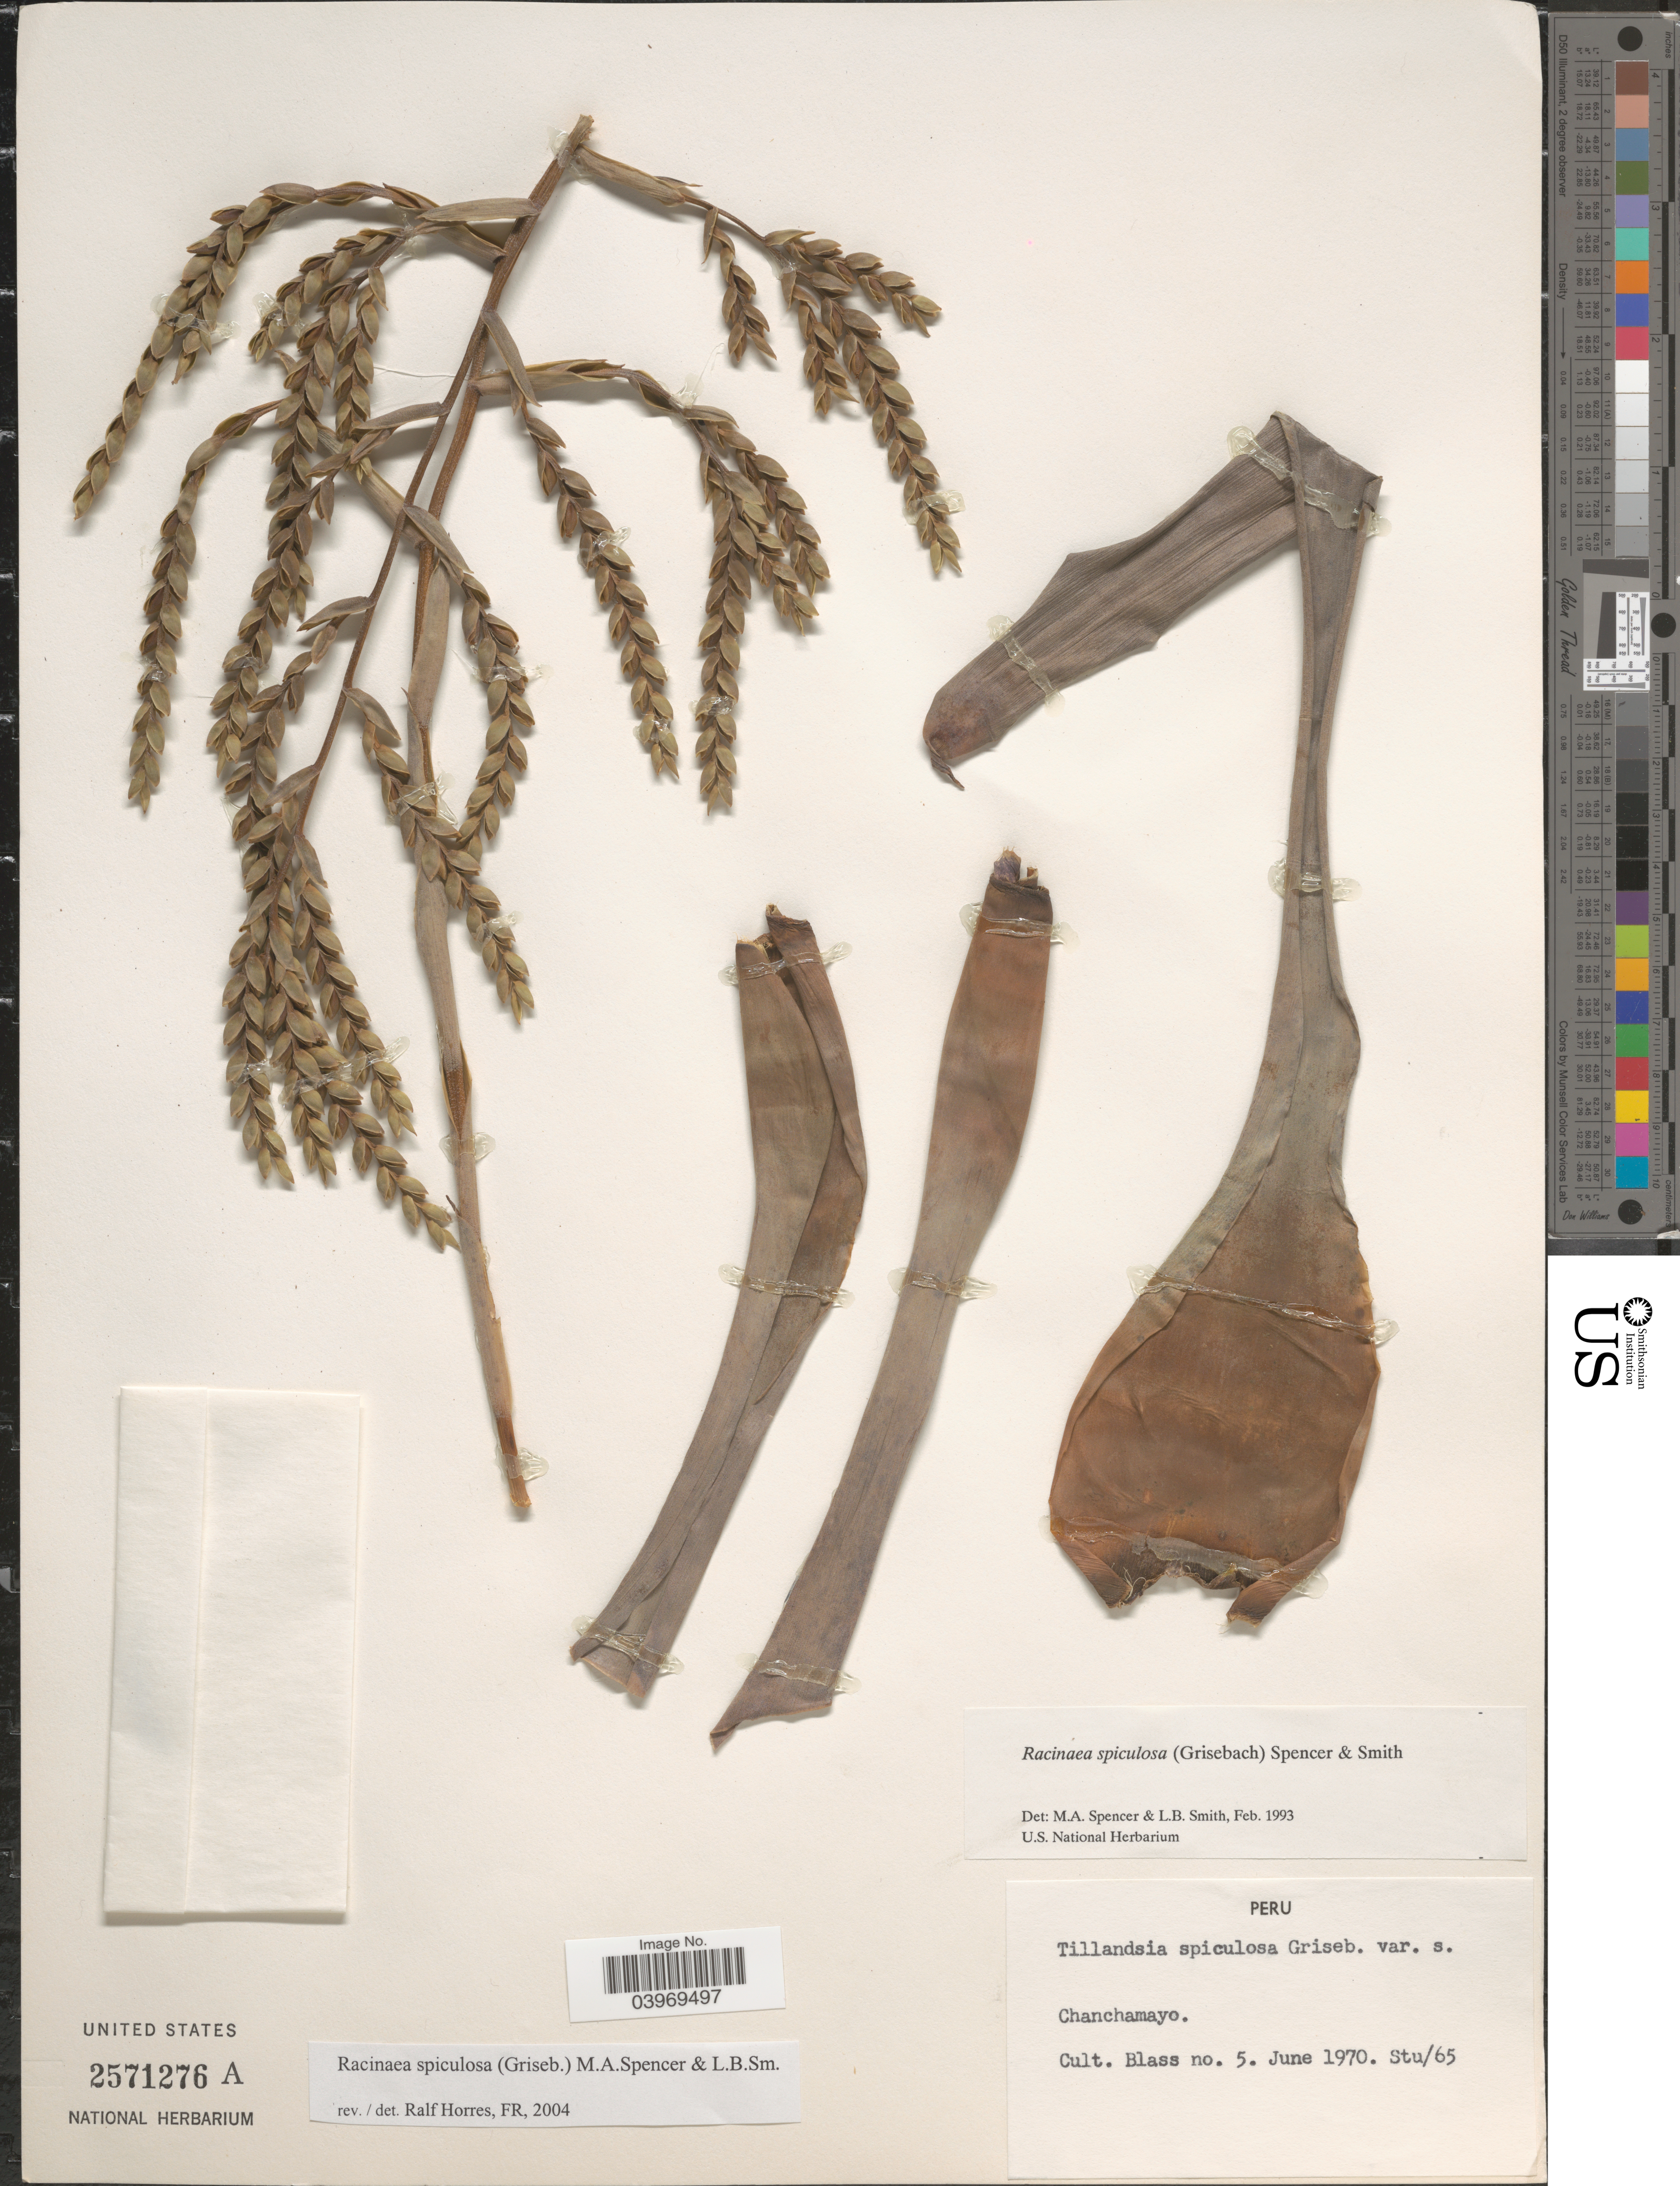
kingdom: Plantae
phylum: Tracheophyta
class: Liliopsida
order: Poales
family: Bromeliaceae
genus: Racinaea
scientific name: Racinaea spiculosa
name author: (Griseb.) M.A. Spencer & L.B. Sm.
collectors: Blass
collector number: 5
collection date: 1970-06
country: Peru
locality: Chanchamayo.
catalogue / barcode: US 2571276A